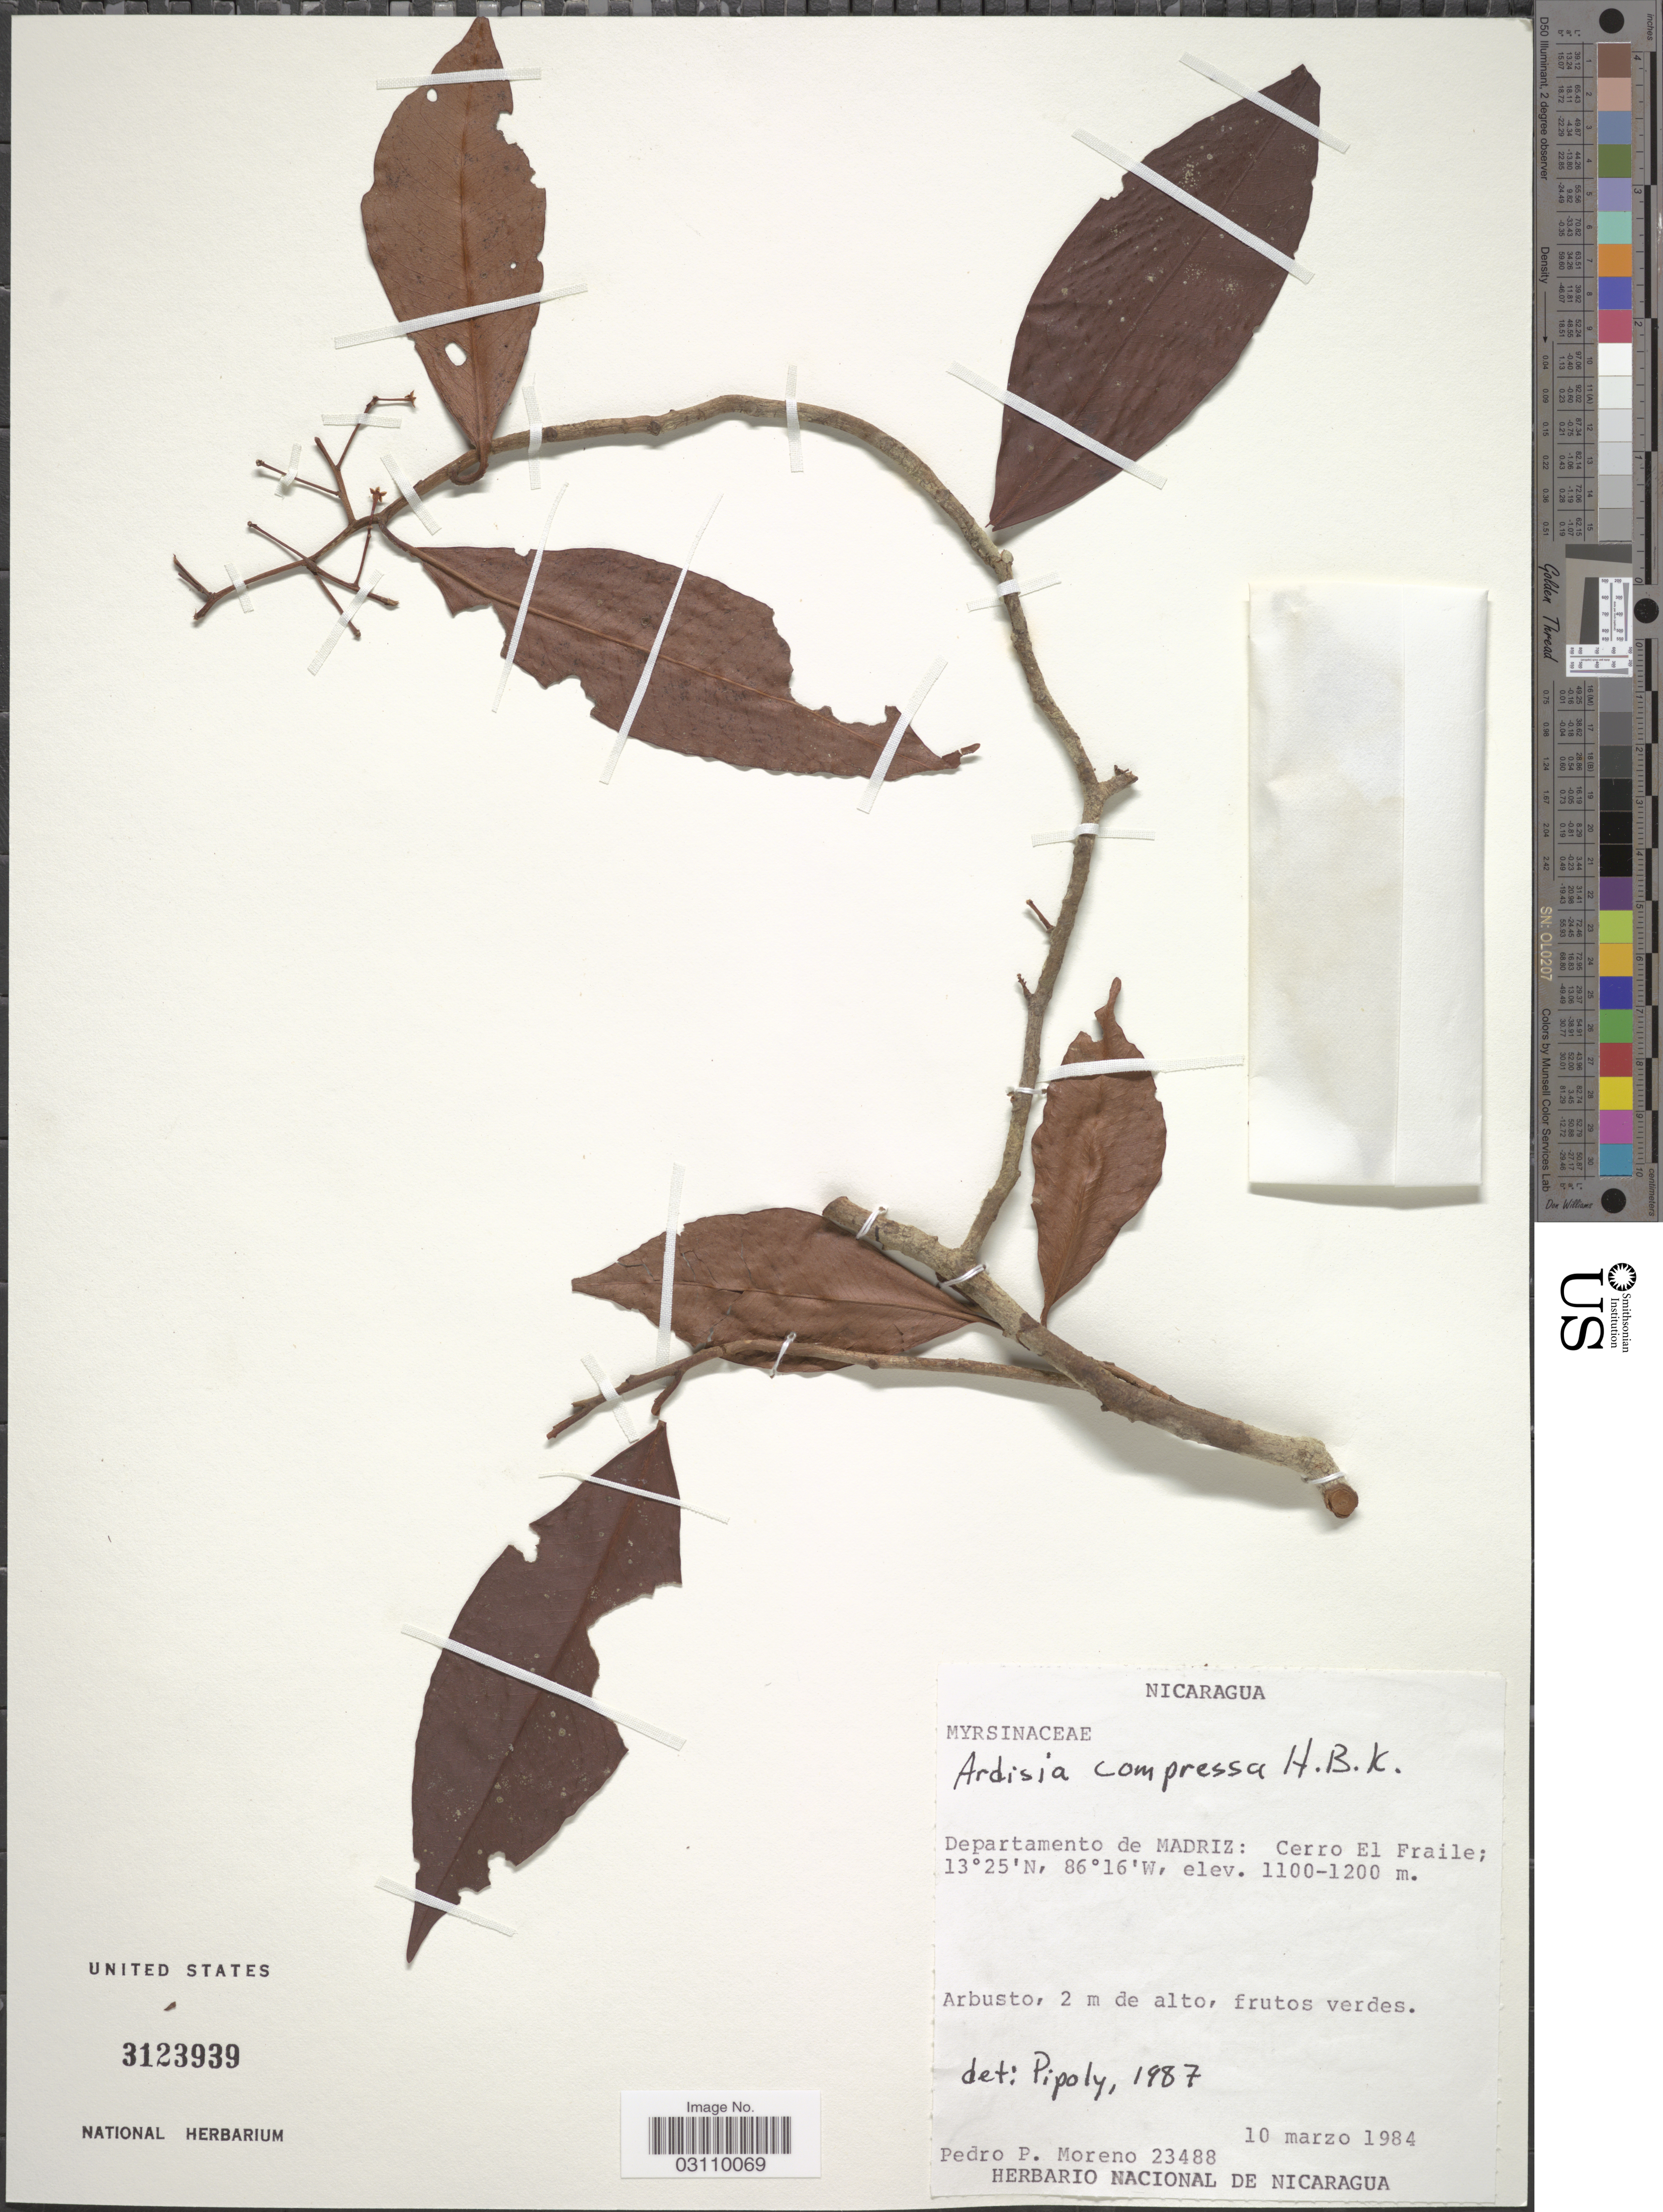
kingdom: Plantae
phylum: Tracheophyta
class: Magnoliopsida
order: Ericales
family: Primulaceae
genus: Ardisia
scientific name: Ardisia compressa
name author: Kunth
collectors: P. Moreno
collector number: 23488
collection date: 1984-03-10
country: Nicaragua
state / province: Madriz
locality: Departamento de Madriz: Cerro El Fraile.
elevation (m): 1100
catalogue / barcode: US 3123939